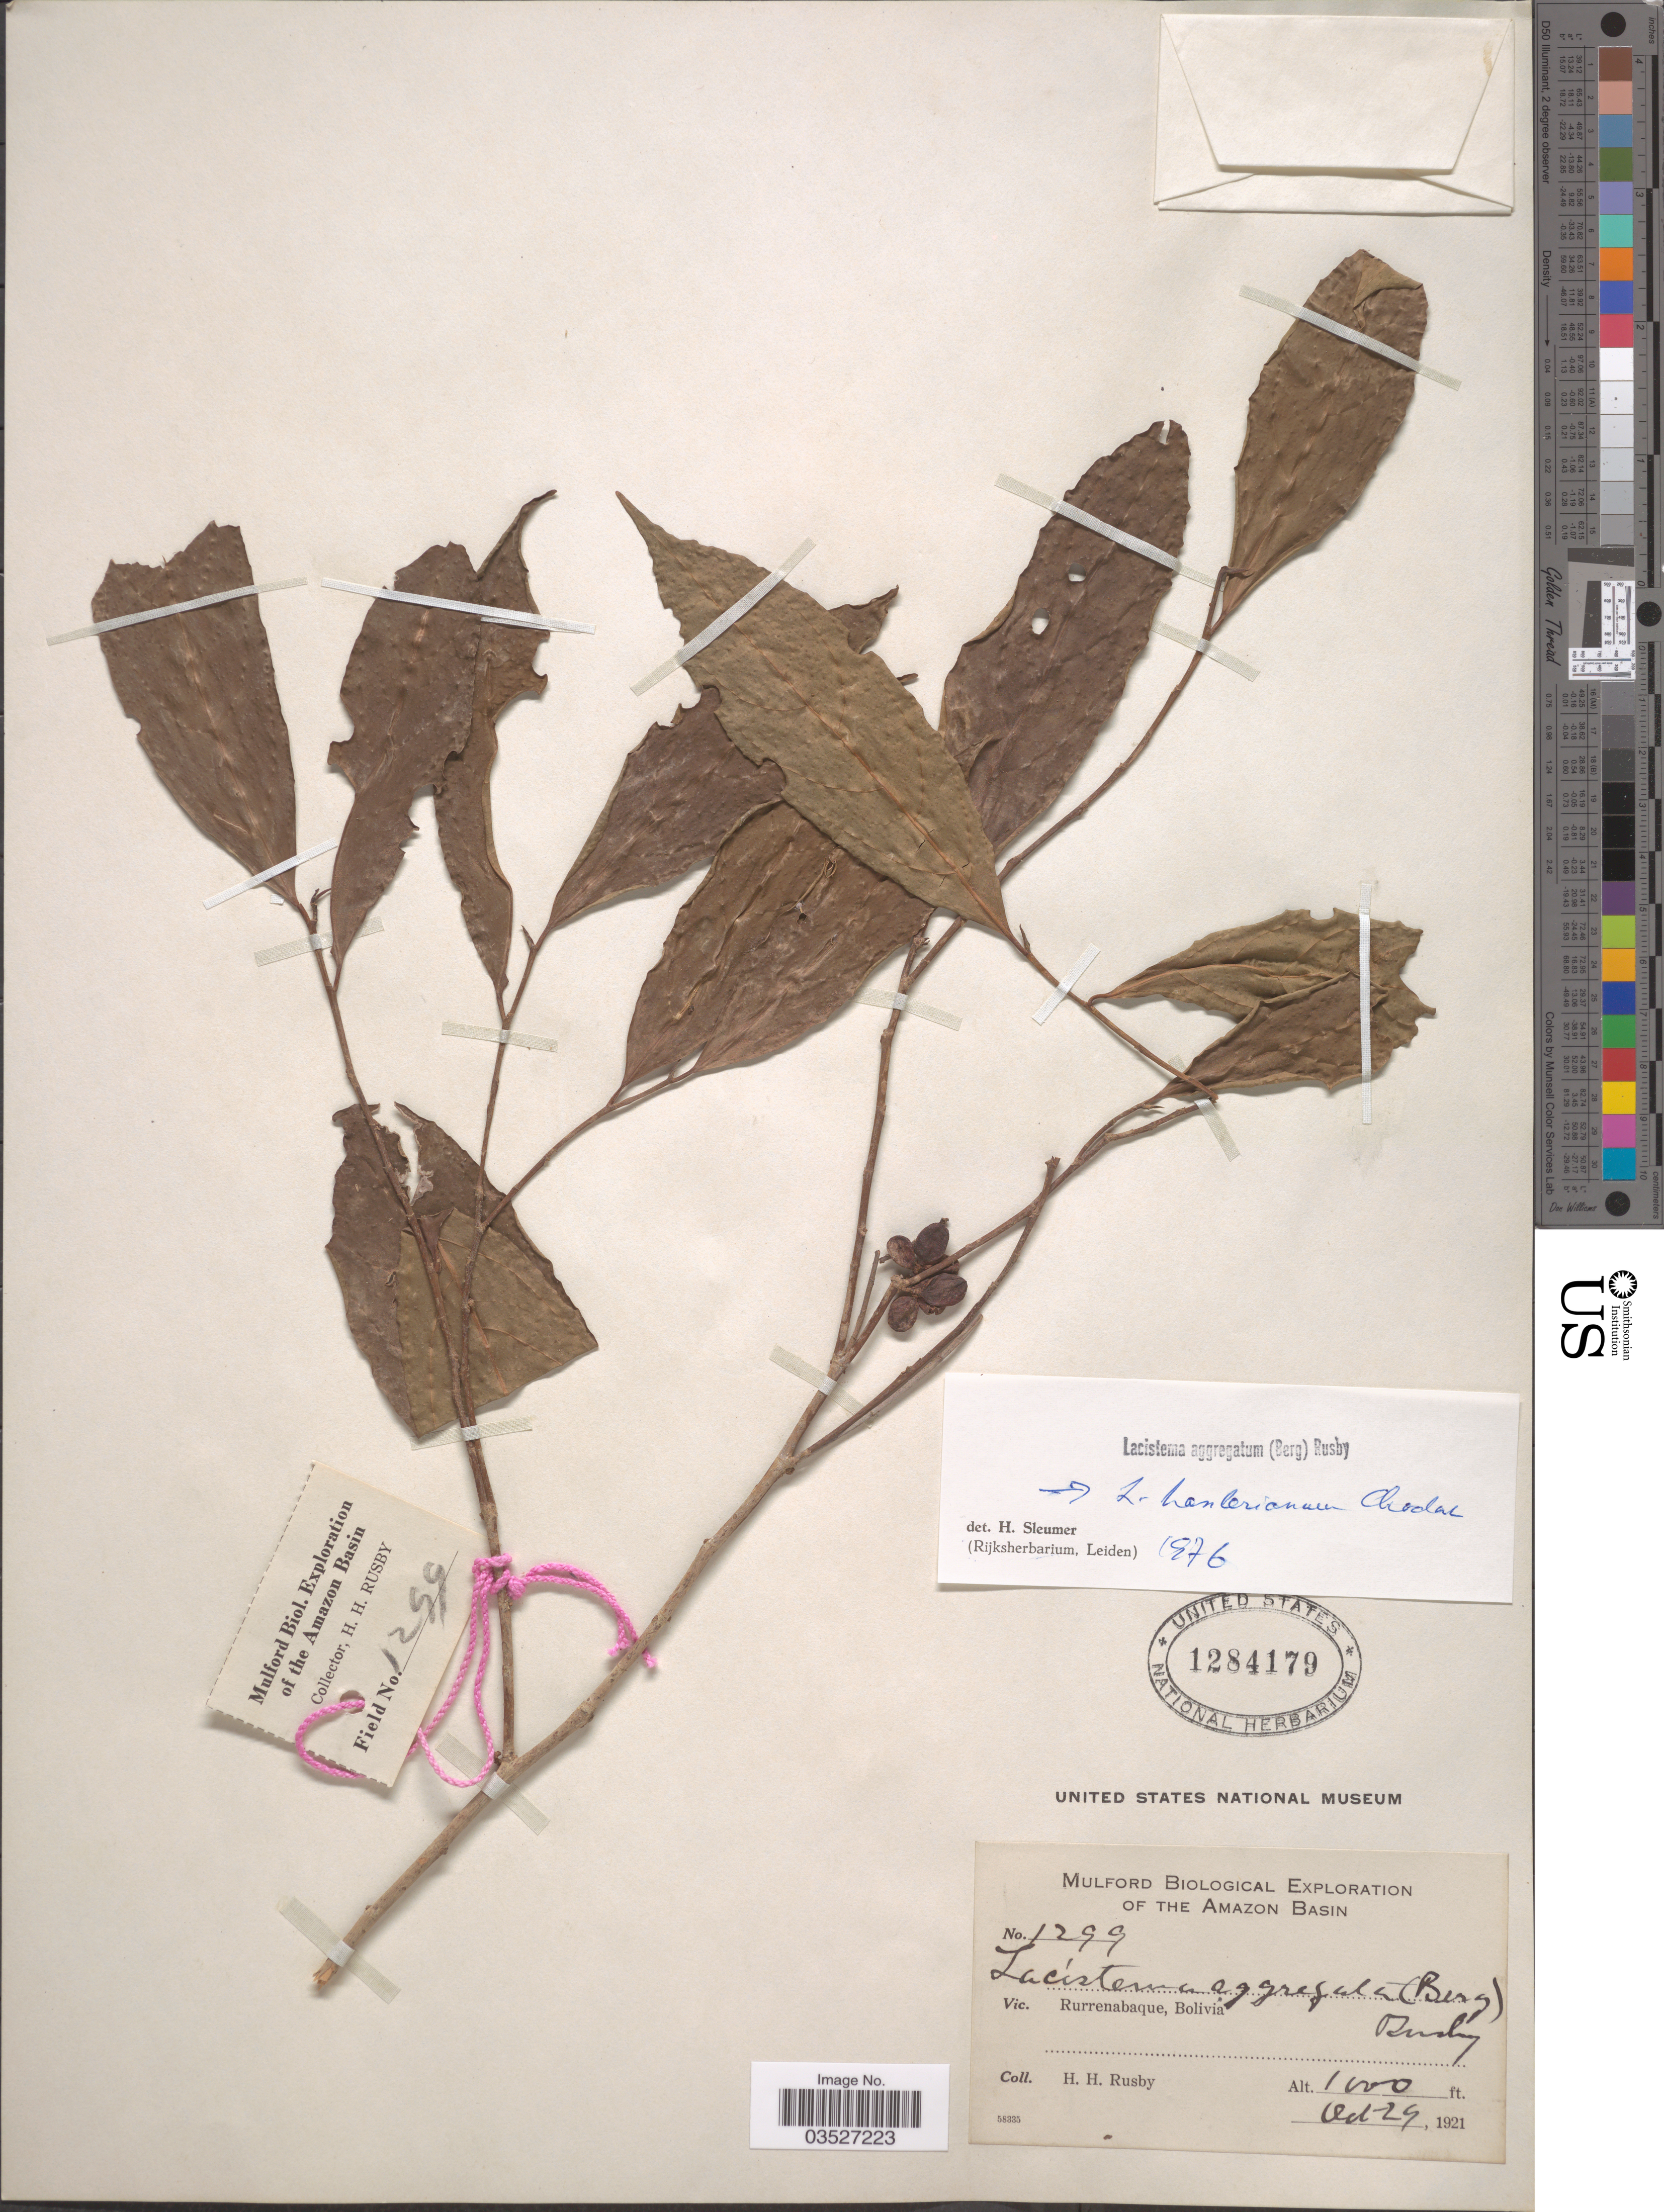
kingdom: Plantae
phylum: Tracheophyta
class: Magnoliopsida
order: Malpighiales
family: Lacistemataceae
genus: Lacistema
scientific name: Lacistema aggregatum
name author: (P.J. Bergius) Rusby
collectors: H. H. Rusby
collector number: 1299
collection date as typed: Oct. 29, 1921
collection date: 1921-10-29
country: Bolivia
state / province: Beni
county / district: José Ballivián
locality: Rurrenabaque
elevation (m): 305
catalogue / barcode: US 1284179